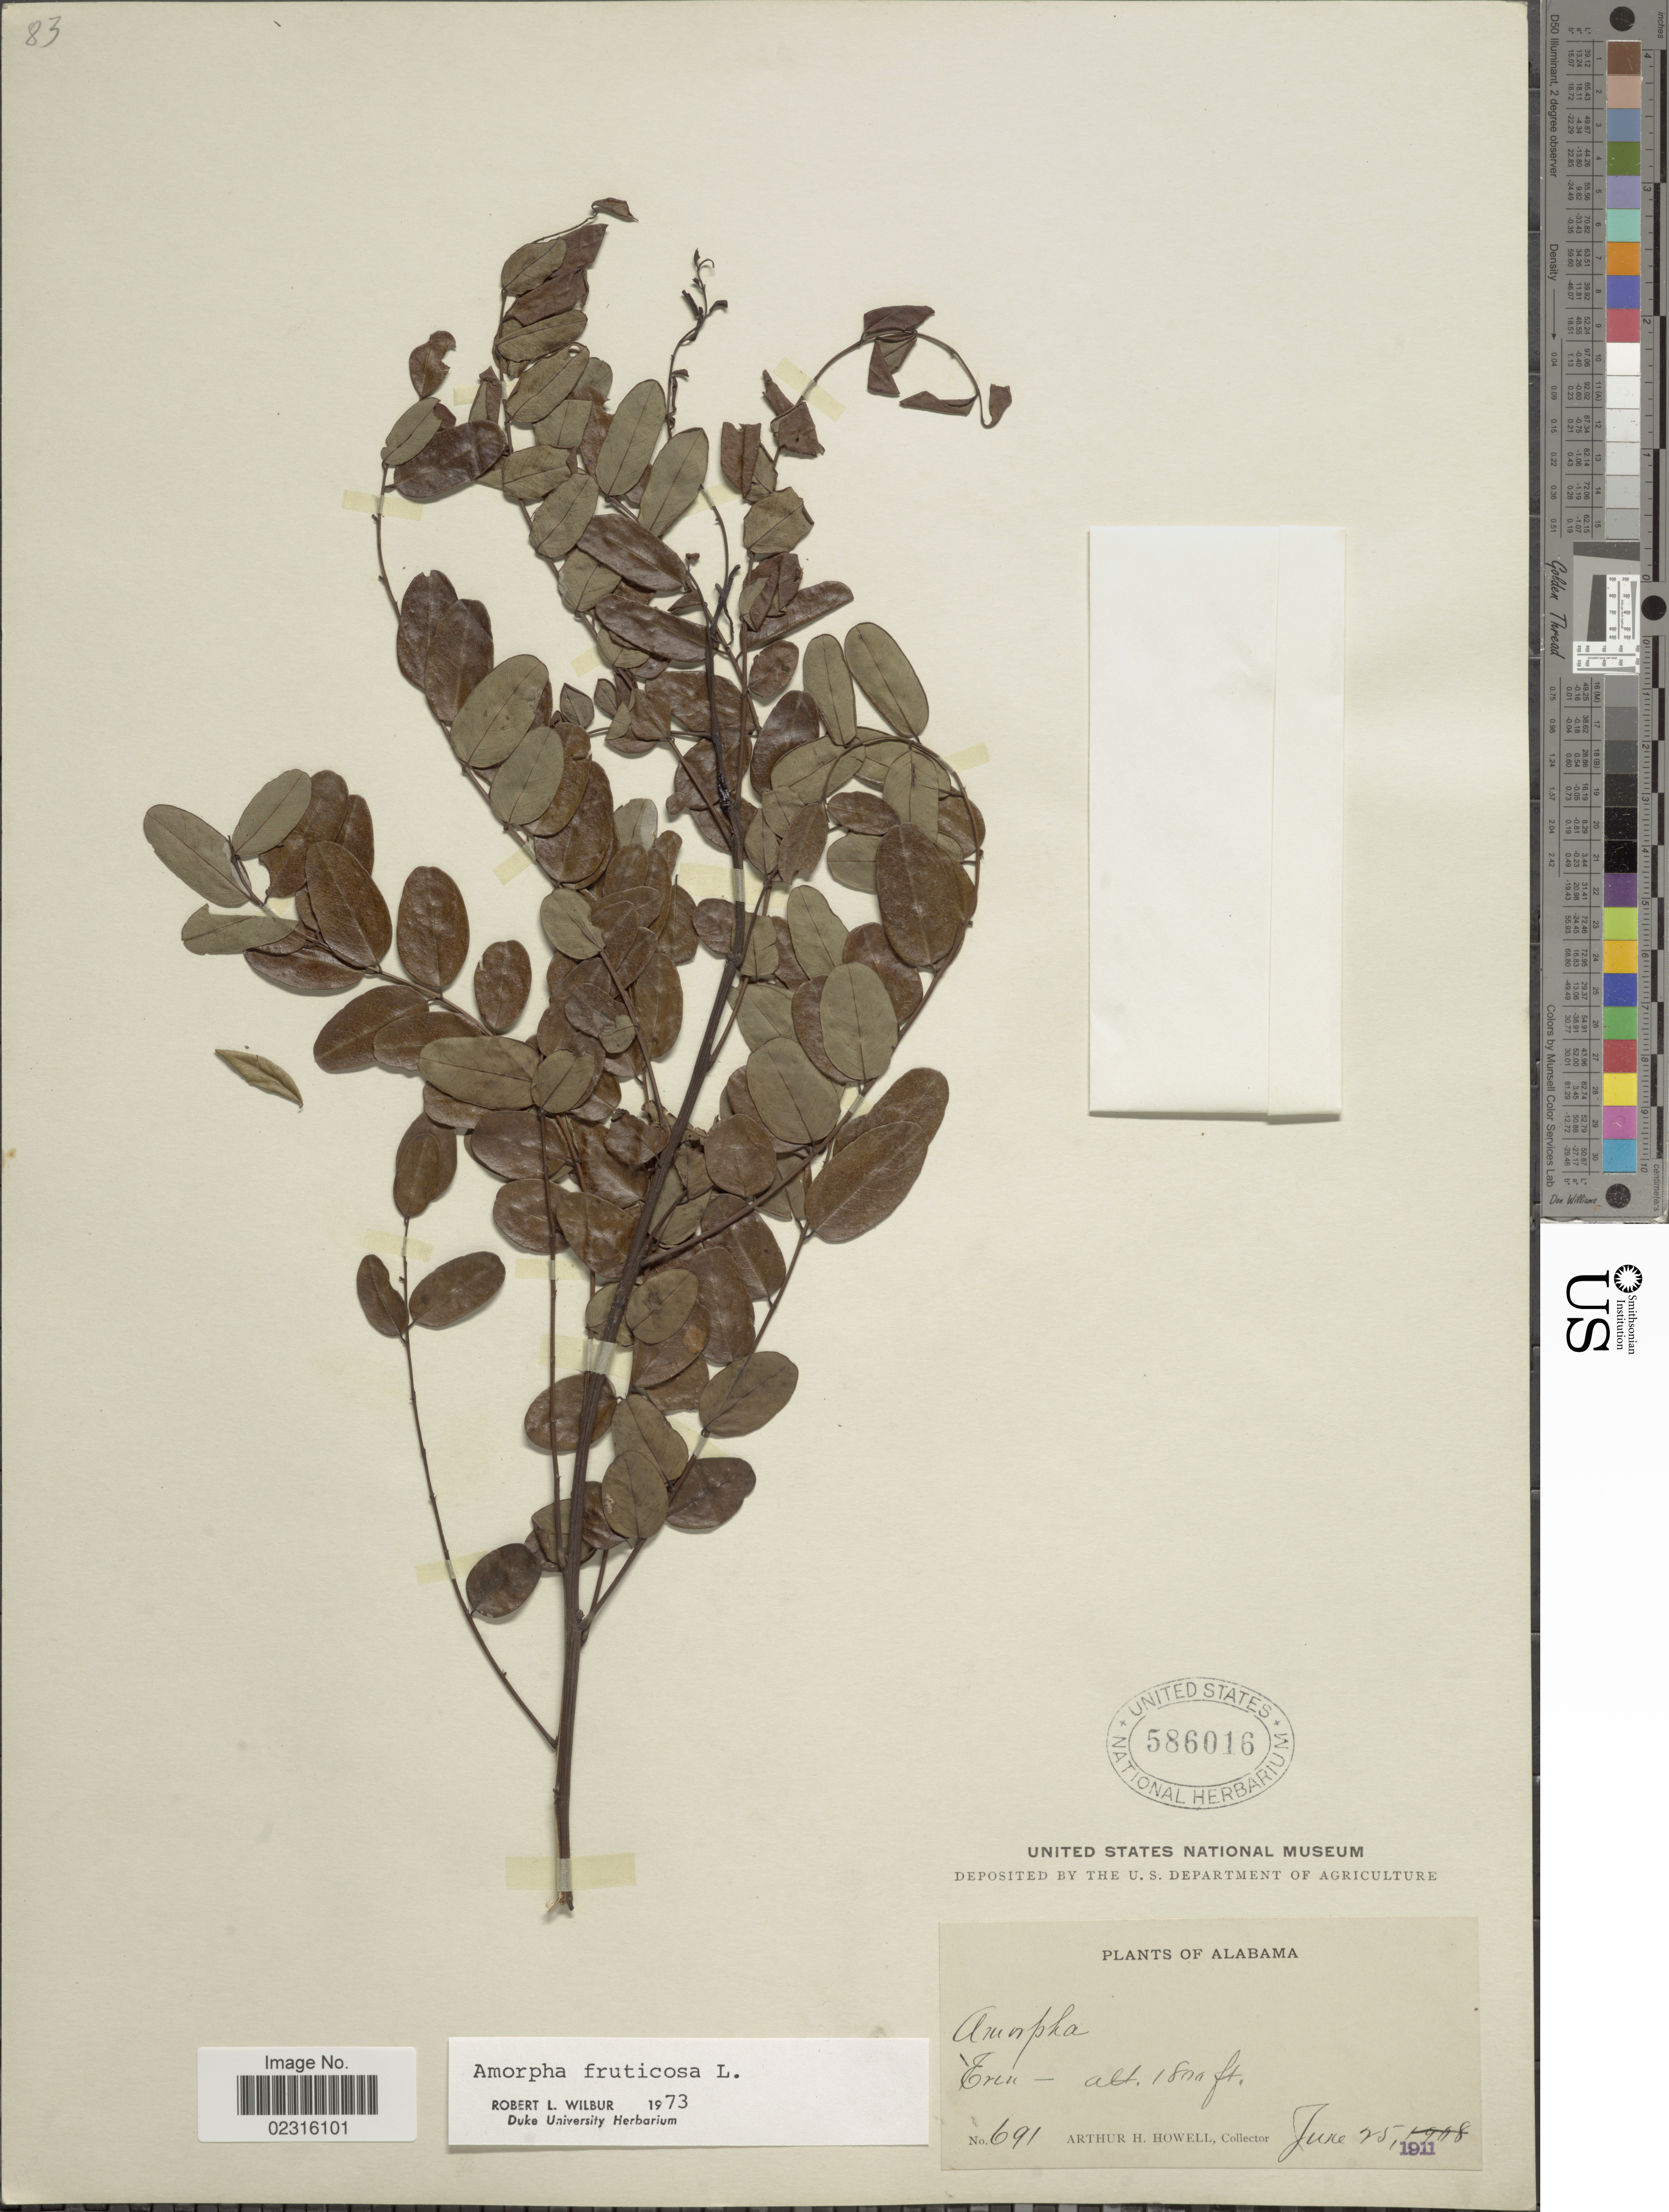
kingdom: Plantae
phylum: Tracheophyta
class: Magnoliopsida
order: Fabales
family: Fabaceae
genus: Amorpha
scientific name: Amorpha fruticosa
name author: L.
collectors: A. H. Howell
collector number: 691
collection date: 1911-06-25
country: United States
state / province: Alabama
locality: Erin.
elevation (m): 549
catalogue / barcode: US 586016